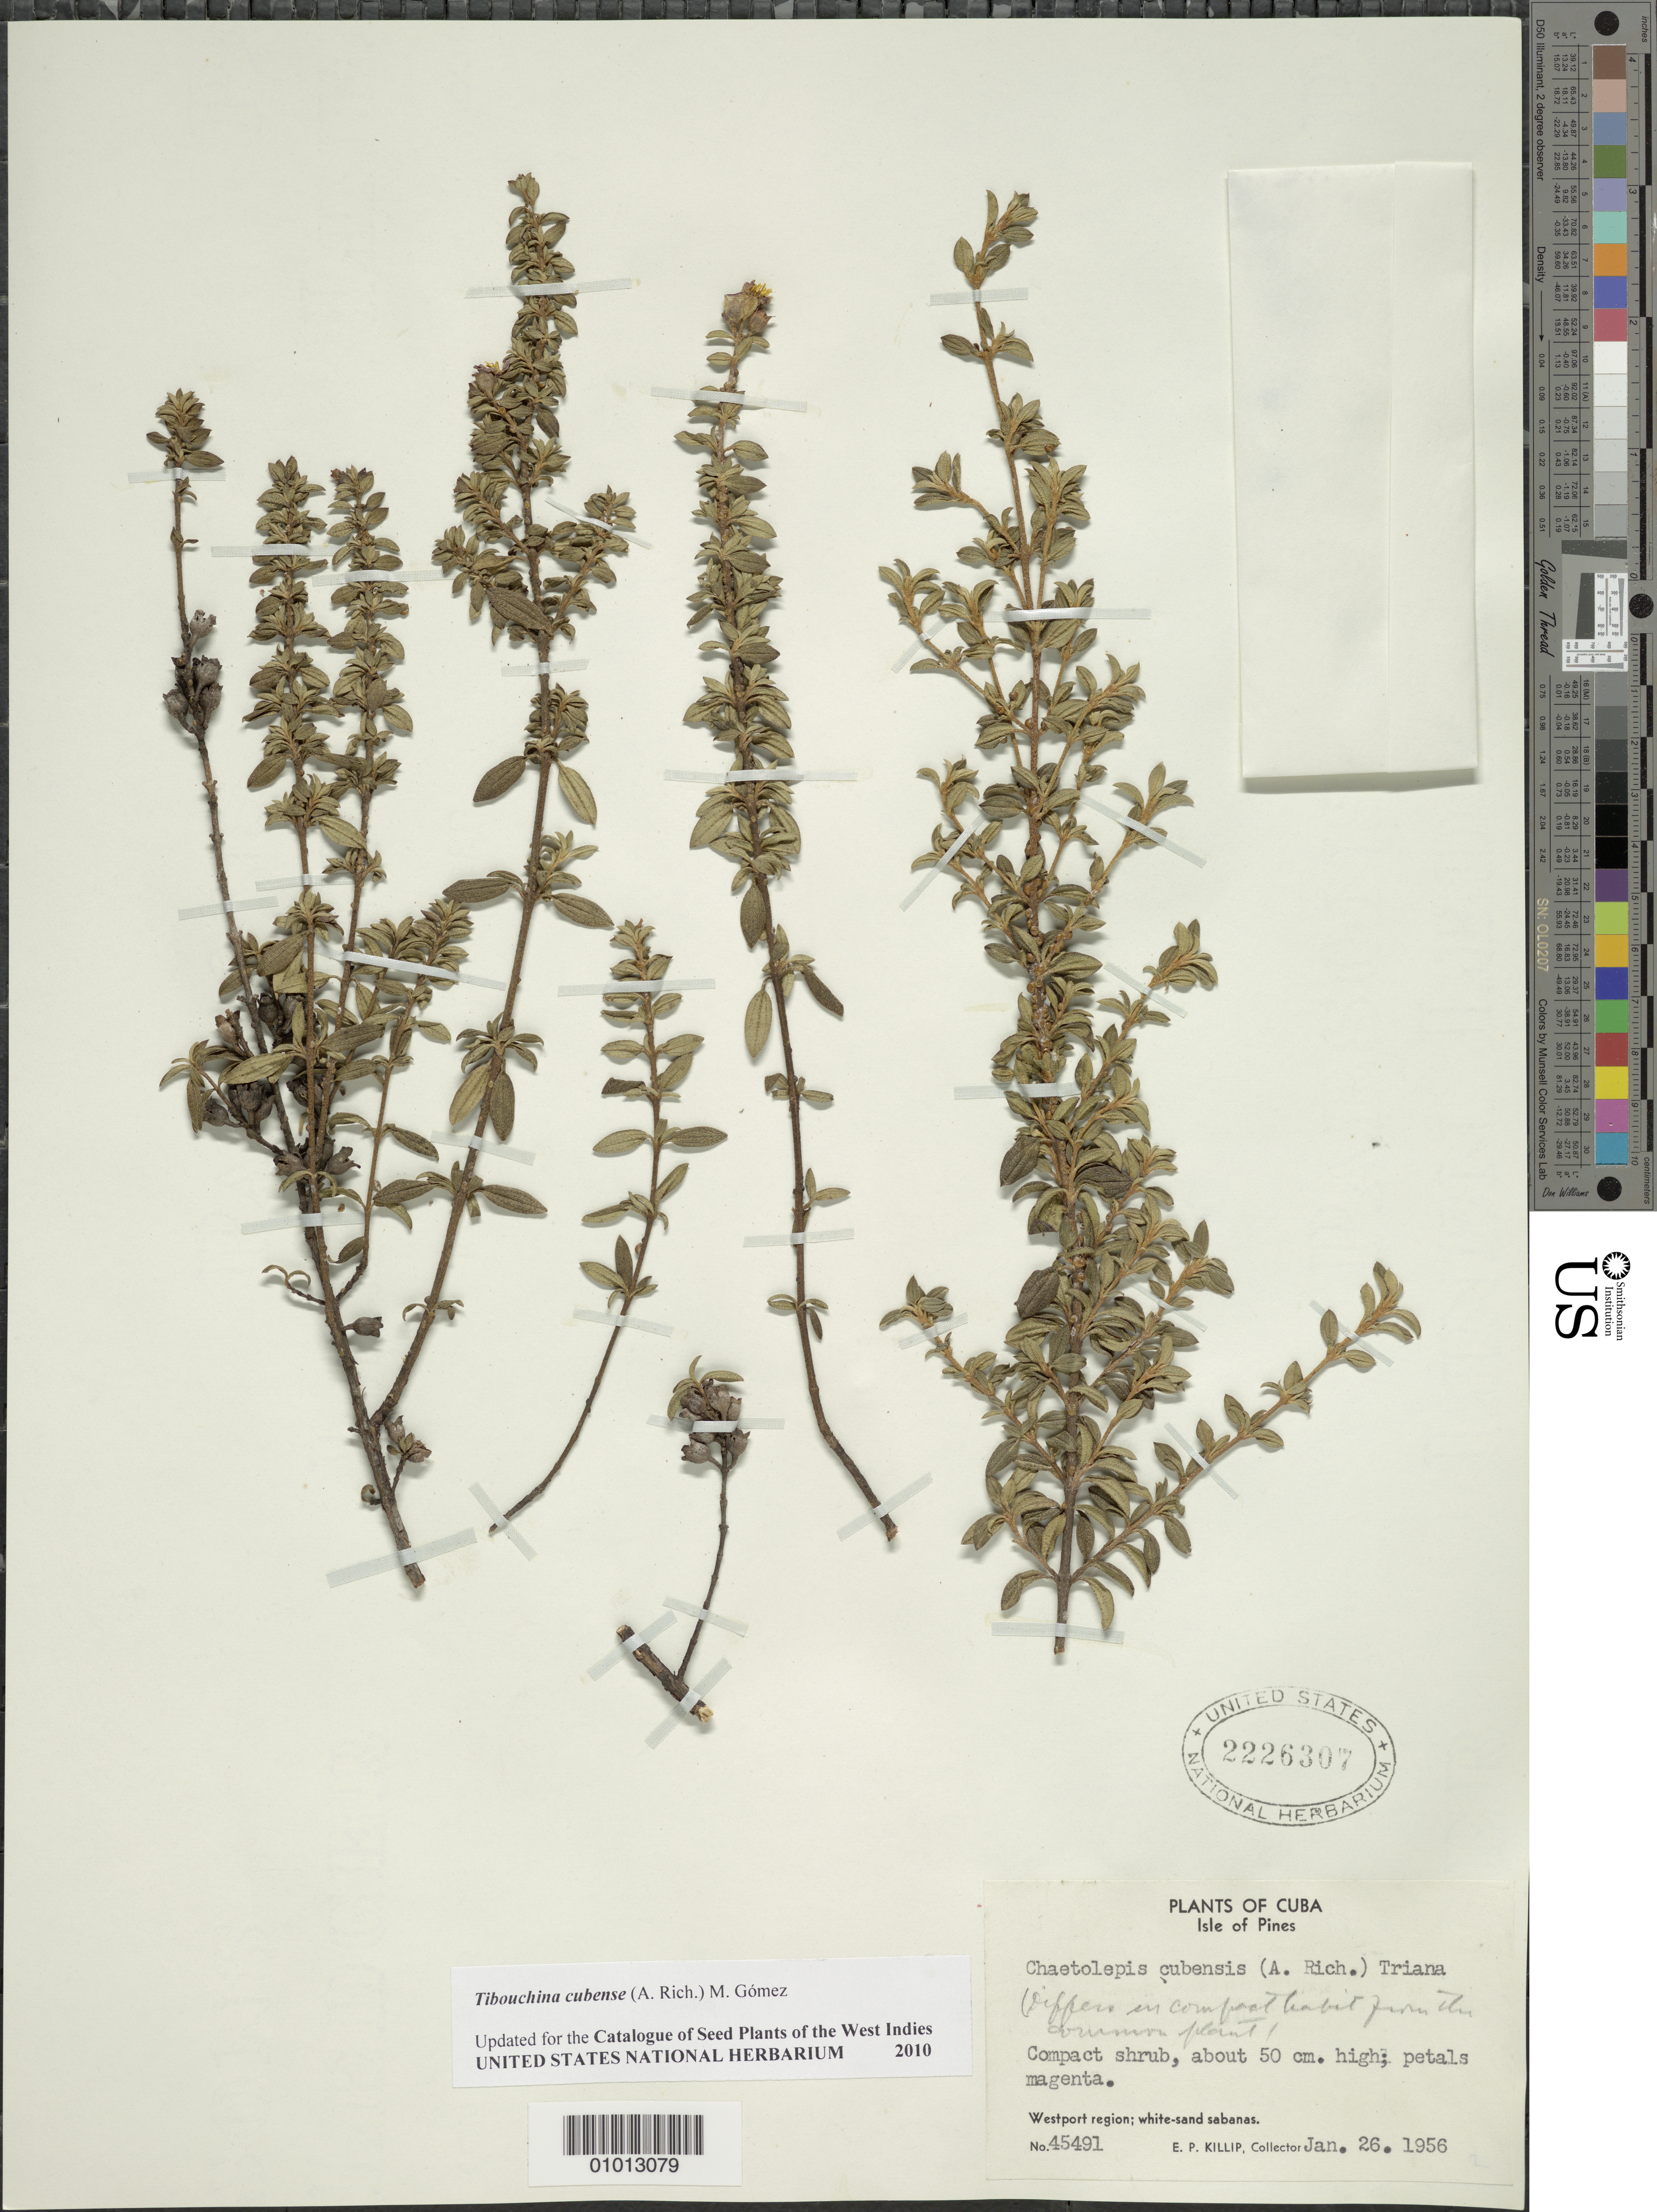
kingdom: Plantae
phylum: Tracheophyta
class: Magnoliopsida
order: Myrtales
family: Melastomataceae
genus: Arthrostemma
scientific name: Arthrostemma cubense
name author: A. Rich.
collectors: E. P. Killip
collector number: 45491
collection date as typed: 26 Jan 1956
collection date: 1956-01-26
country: Cuba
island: Isla de la Juventud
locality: Westport region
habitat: White-sand sabanas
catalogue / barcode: US 2226307